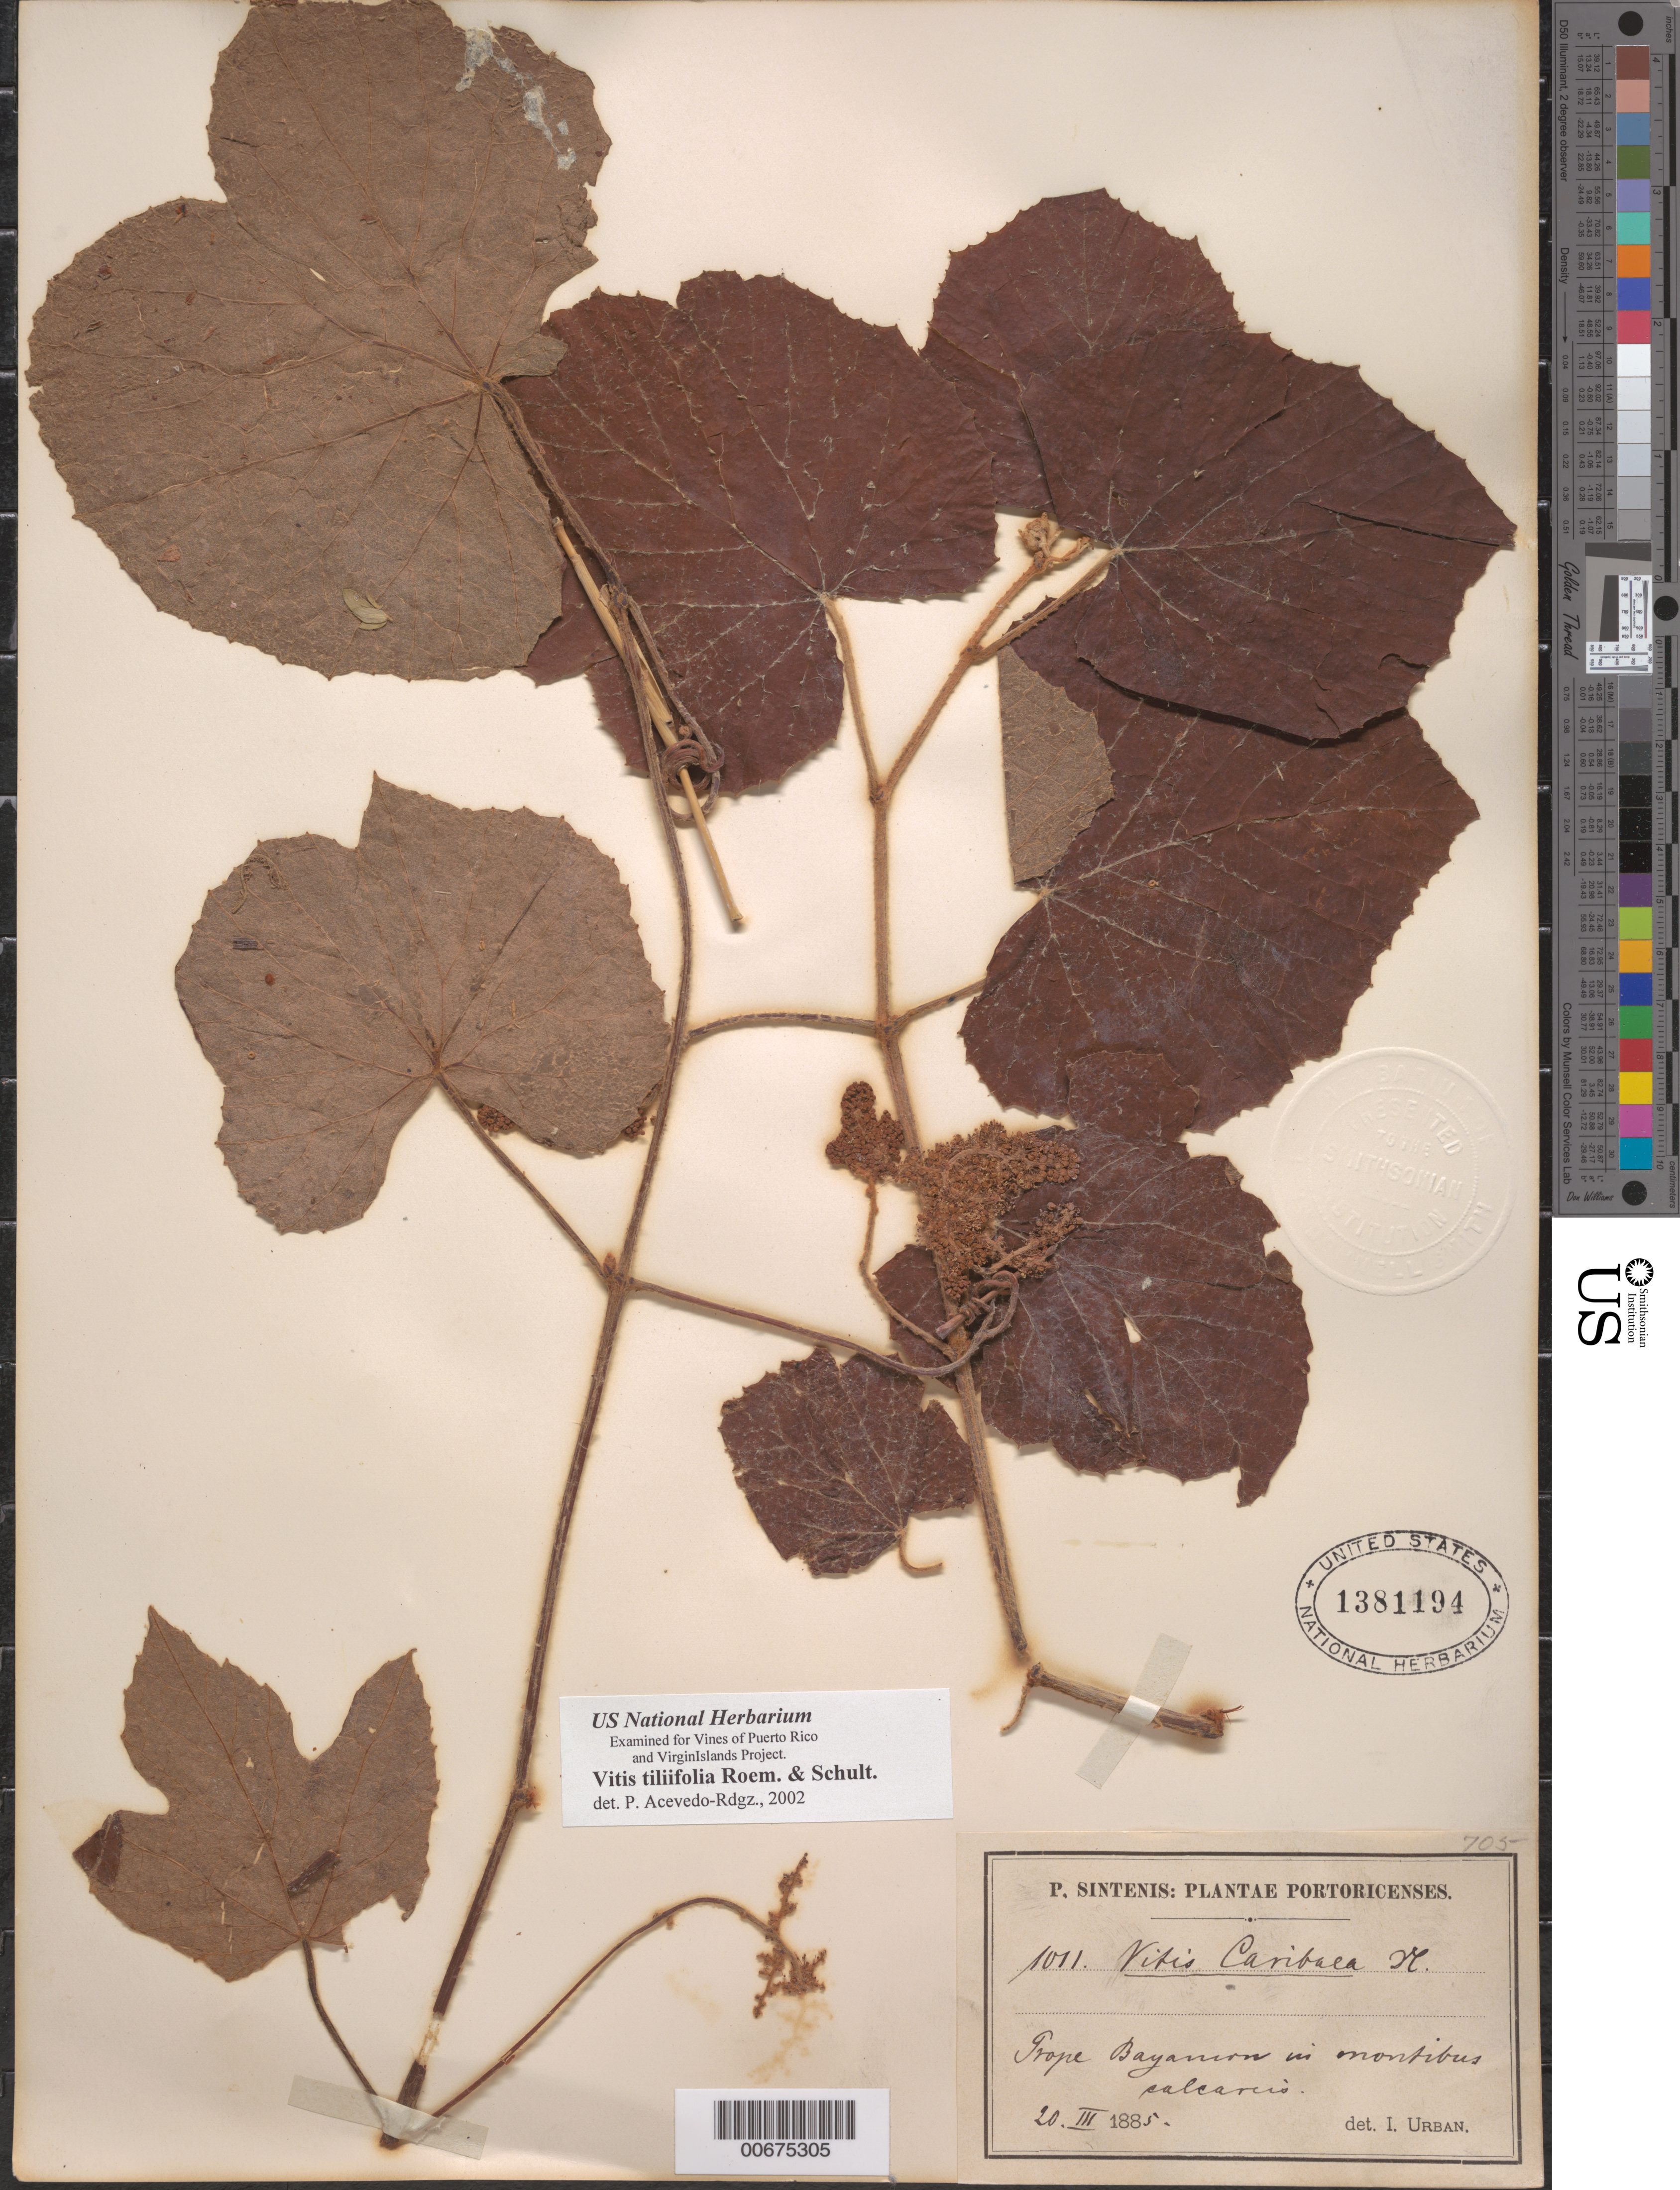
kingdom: Plantae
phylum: Tracheophyta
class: Magnoliopsida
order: Vitales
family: Vitaceae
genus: Vitis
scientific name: Vitis tiliifolia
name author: Humb. & Bonpl. ex Schult.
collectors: P. Sintenis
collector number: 1011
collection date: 1885-03-20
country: Puerto Rico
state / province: Bayamón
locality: Prope Bayamon in montibus calcareis.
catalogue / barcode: US 1381194